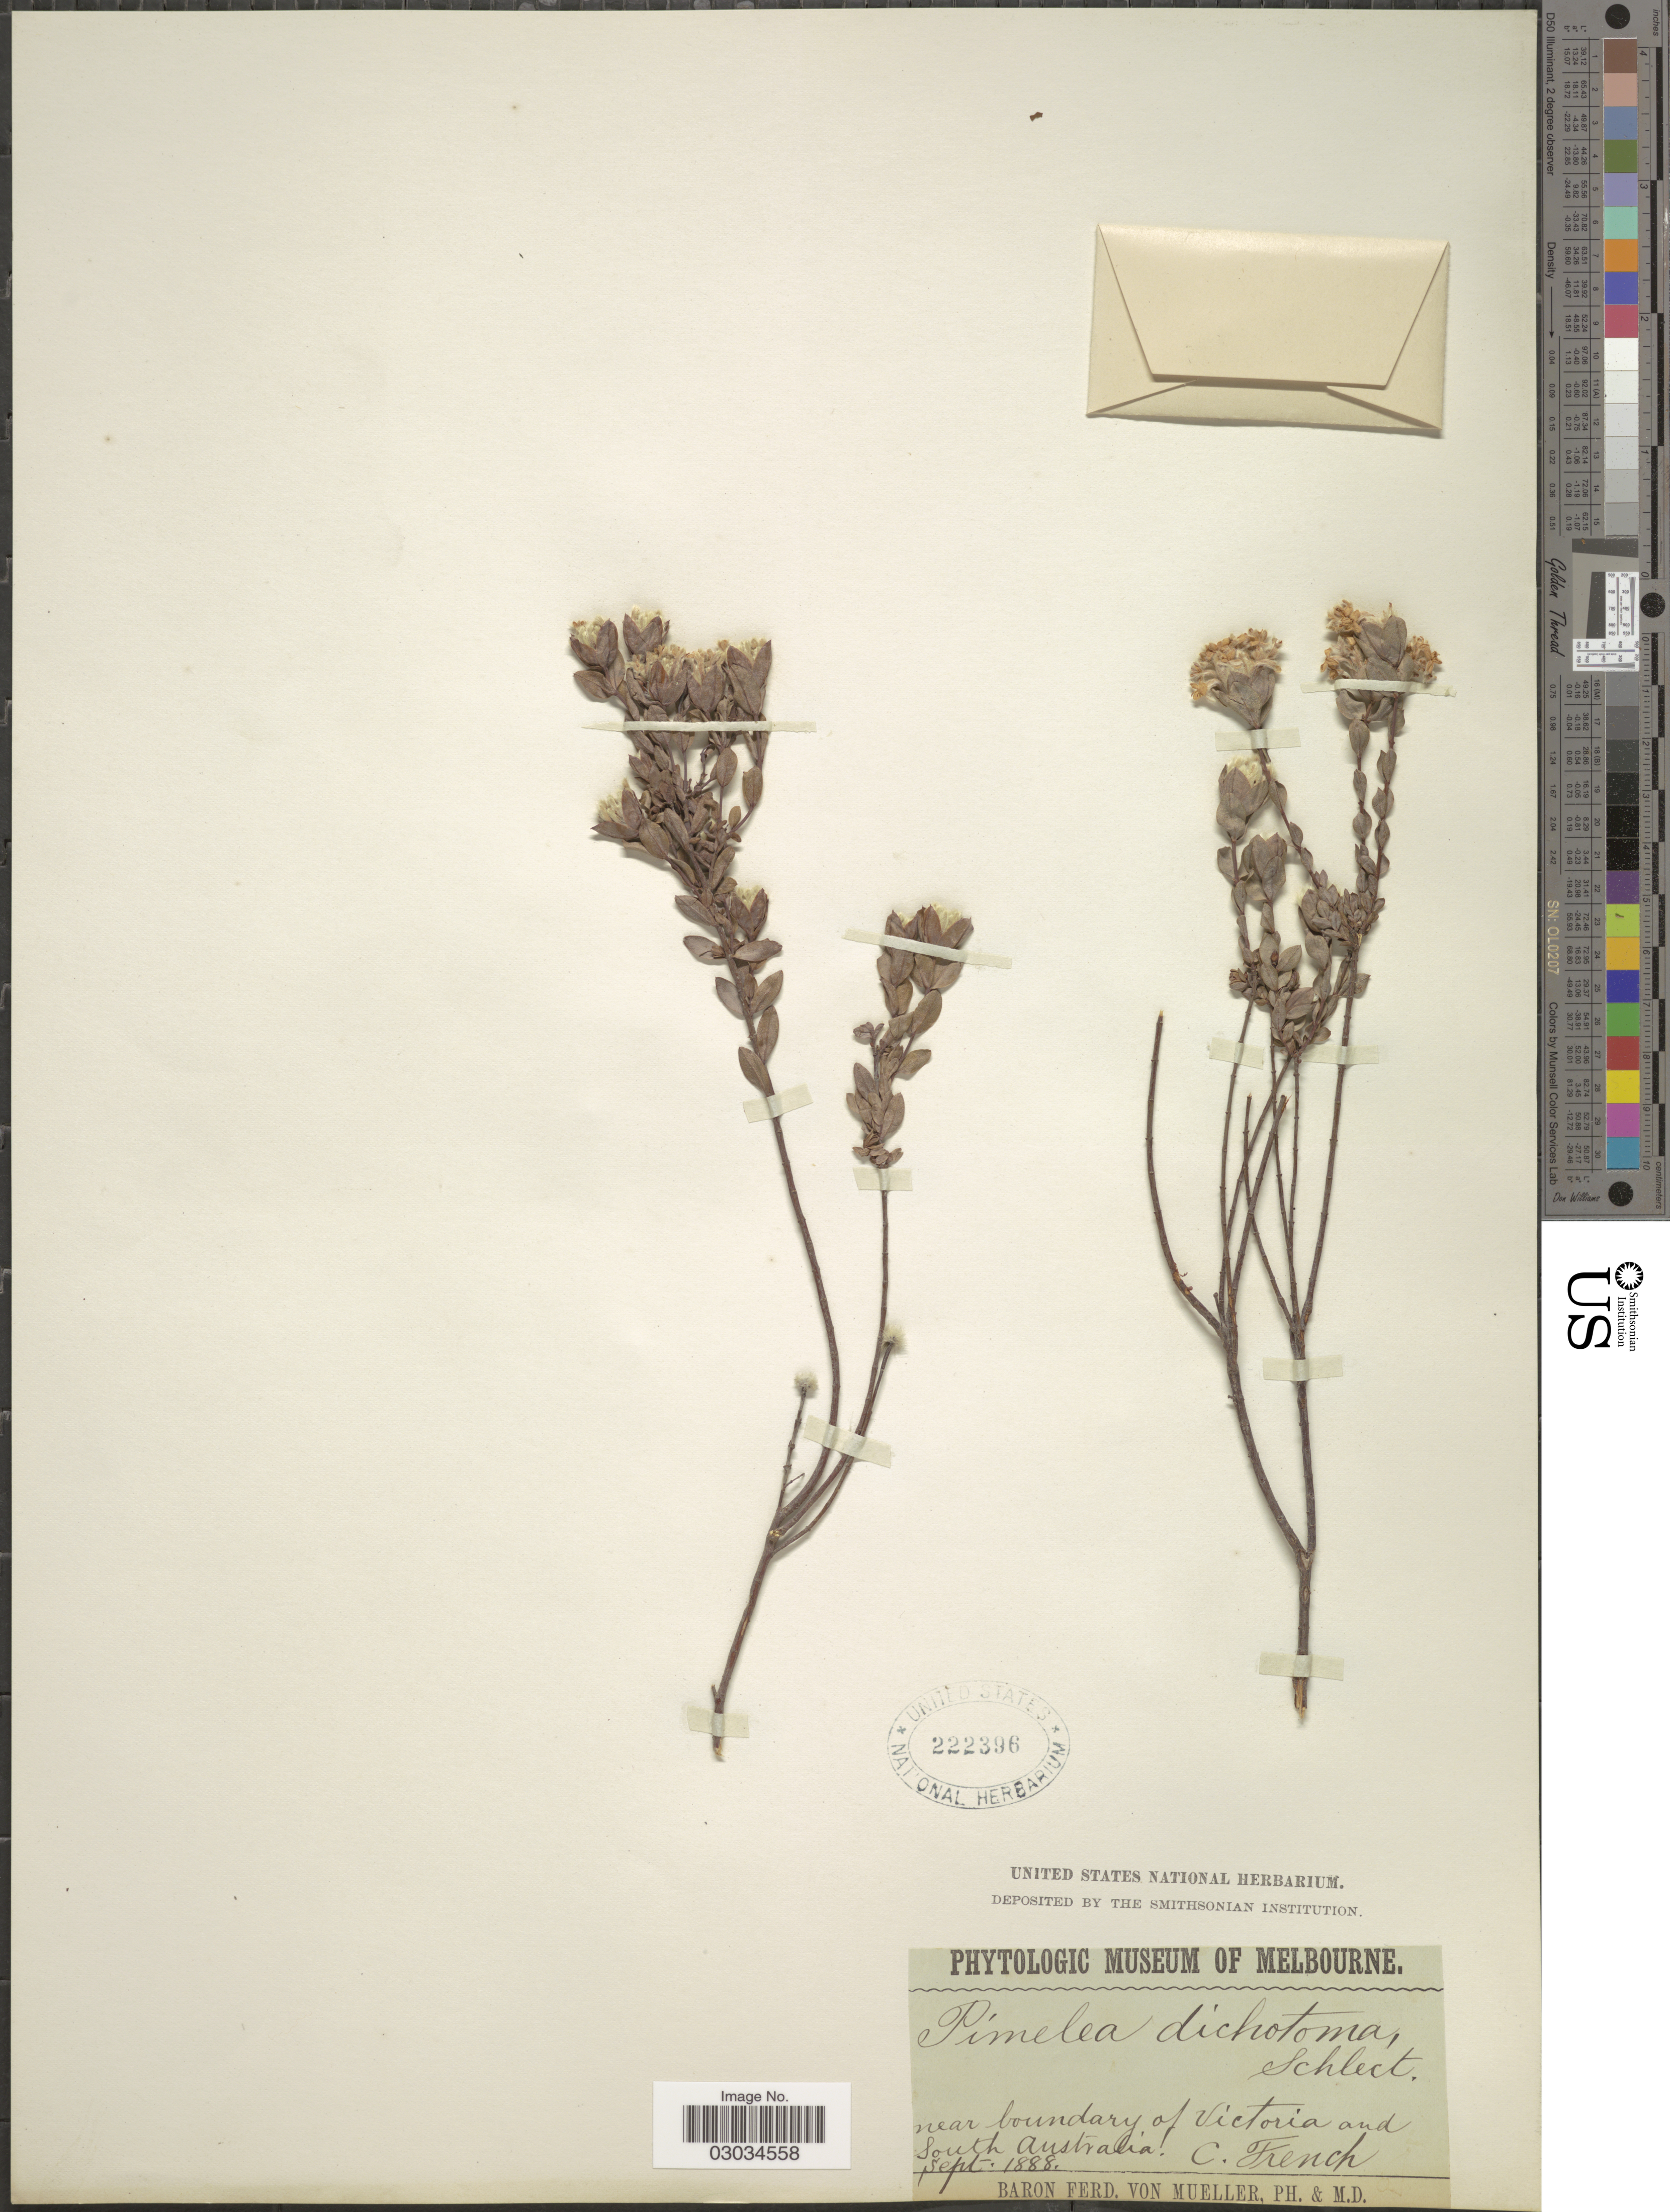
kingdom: Plantae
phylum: Tracheophyta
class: Magnoliopsida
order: Malvales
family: Thymelaeaceae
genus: Pimelea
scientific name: Pimelea dichotoma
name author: Schltdl.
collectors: C. French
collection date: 1888-09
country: Australia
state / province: South Australia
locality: Near boundary of Victoria and South Australia.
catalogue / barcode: US 222396